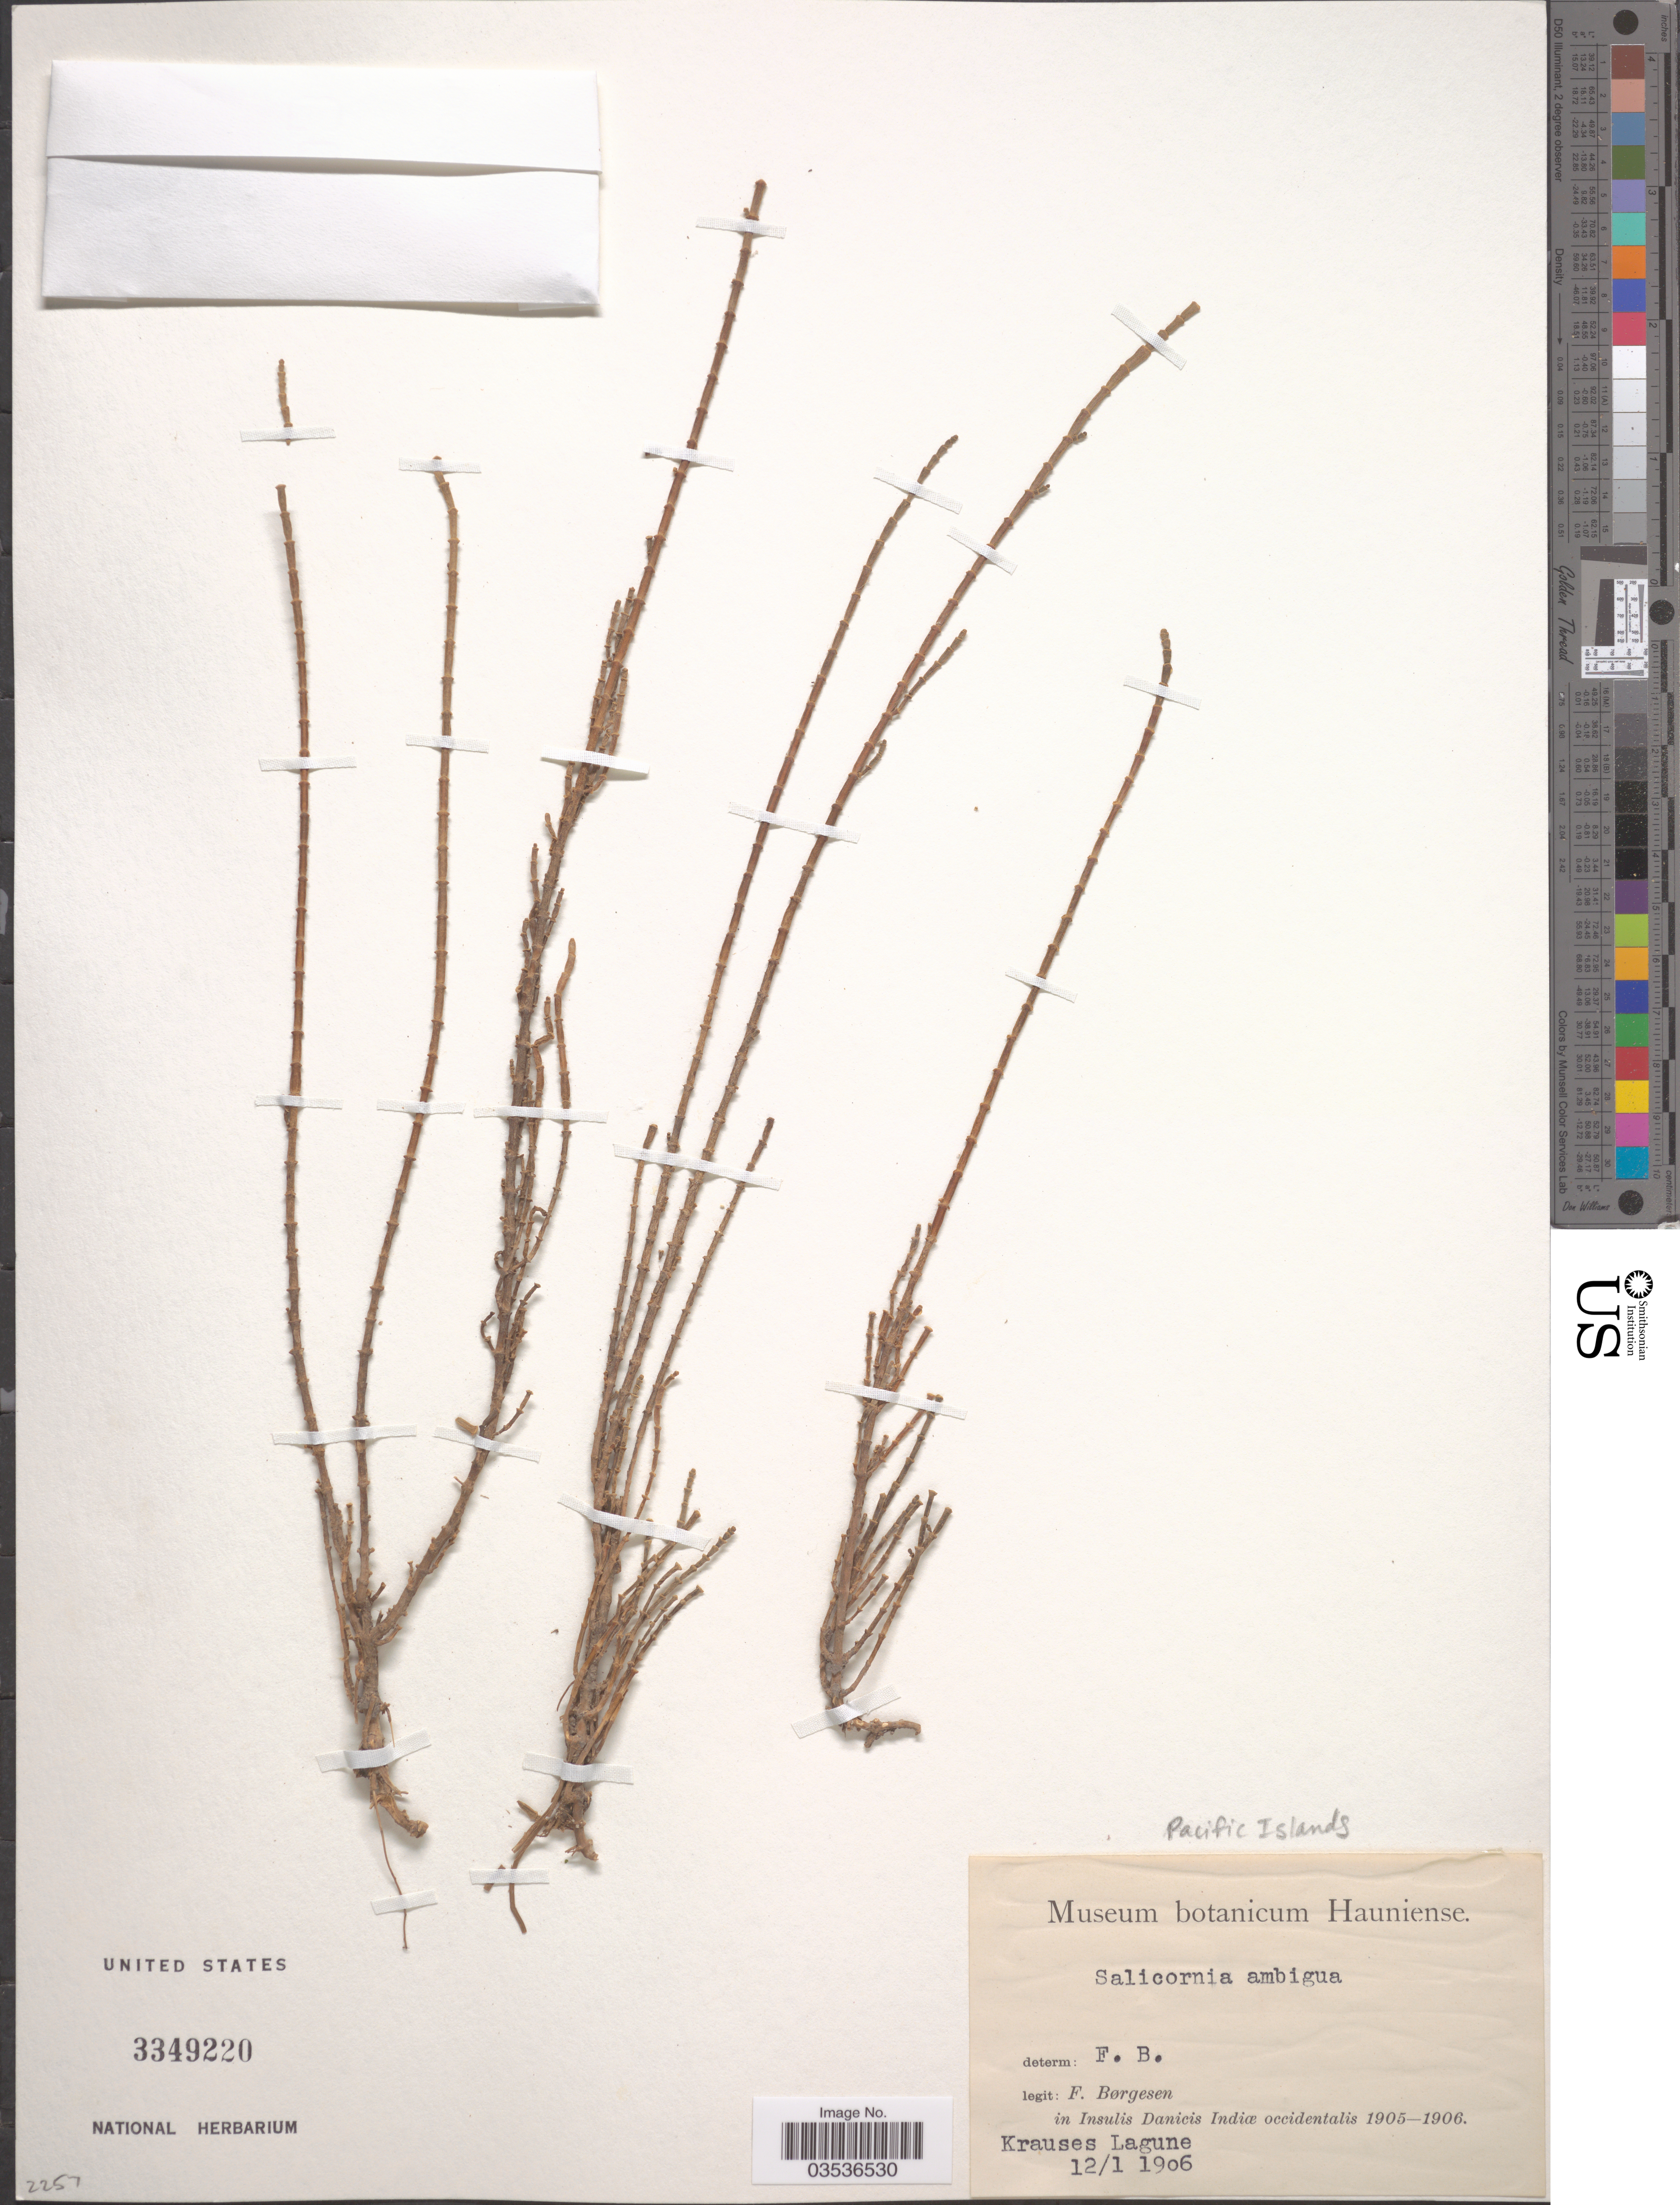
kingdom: Plantae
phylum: Tracheophyta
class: Magnoliopsida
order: Caryophyllales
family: Amaranthaceae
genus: Salicornia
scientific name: Salicornia australis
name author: Sol. ex F. Muell.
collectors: F. C. Børgesen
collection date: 1906-01-12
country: U.S. Administered Pacific Islands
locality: Pacific Islands. In Insulis Danicis Indiœ occidentalis. Krauses Lagune.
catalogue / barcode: US 3349220